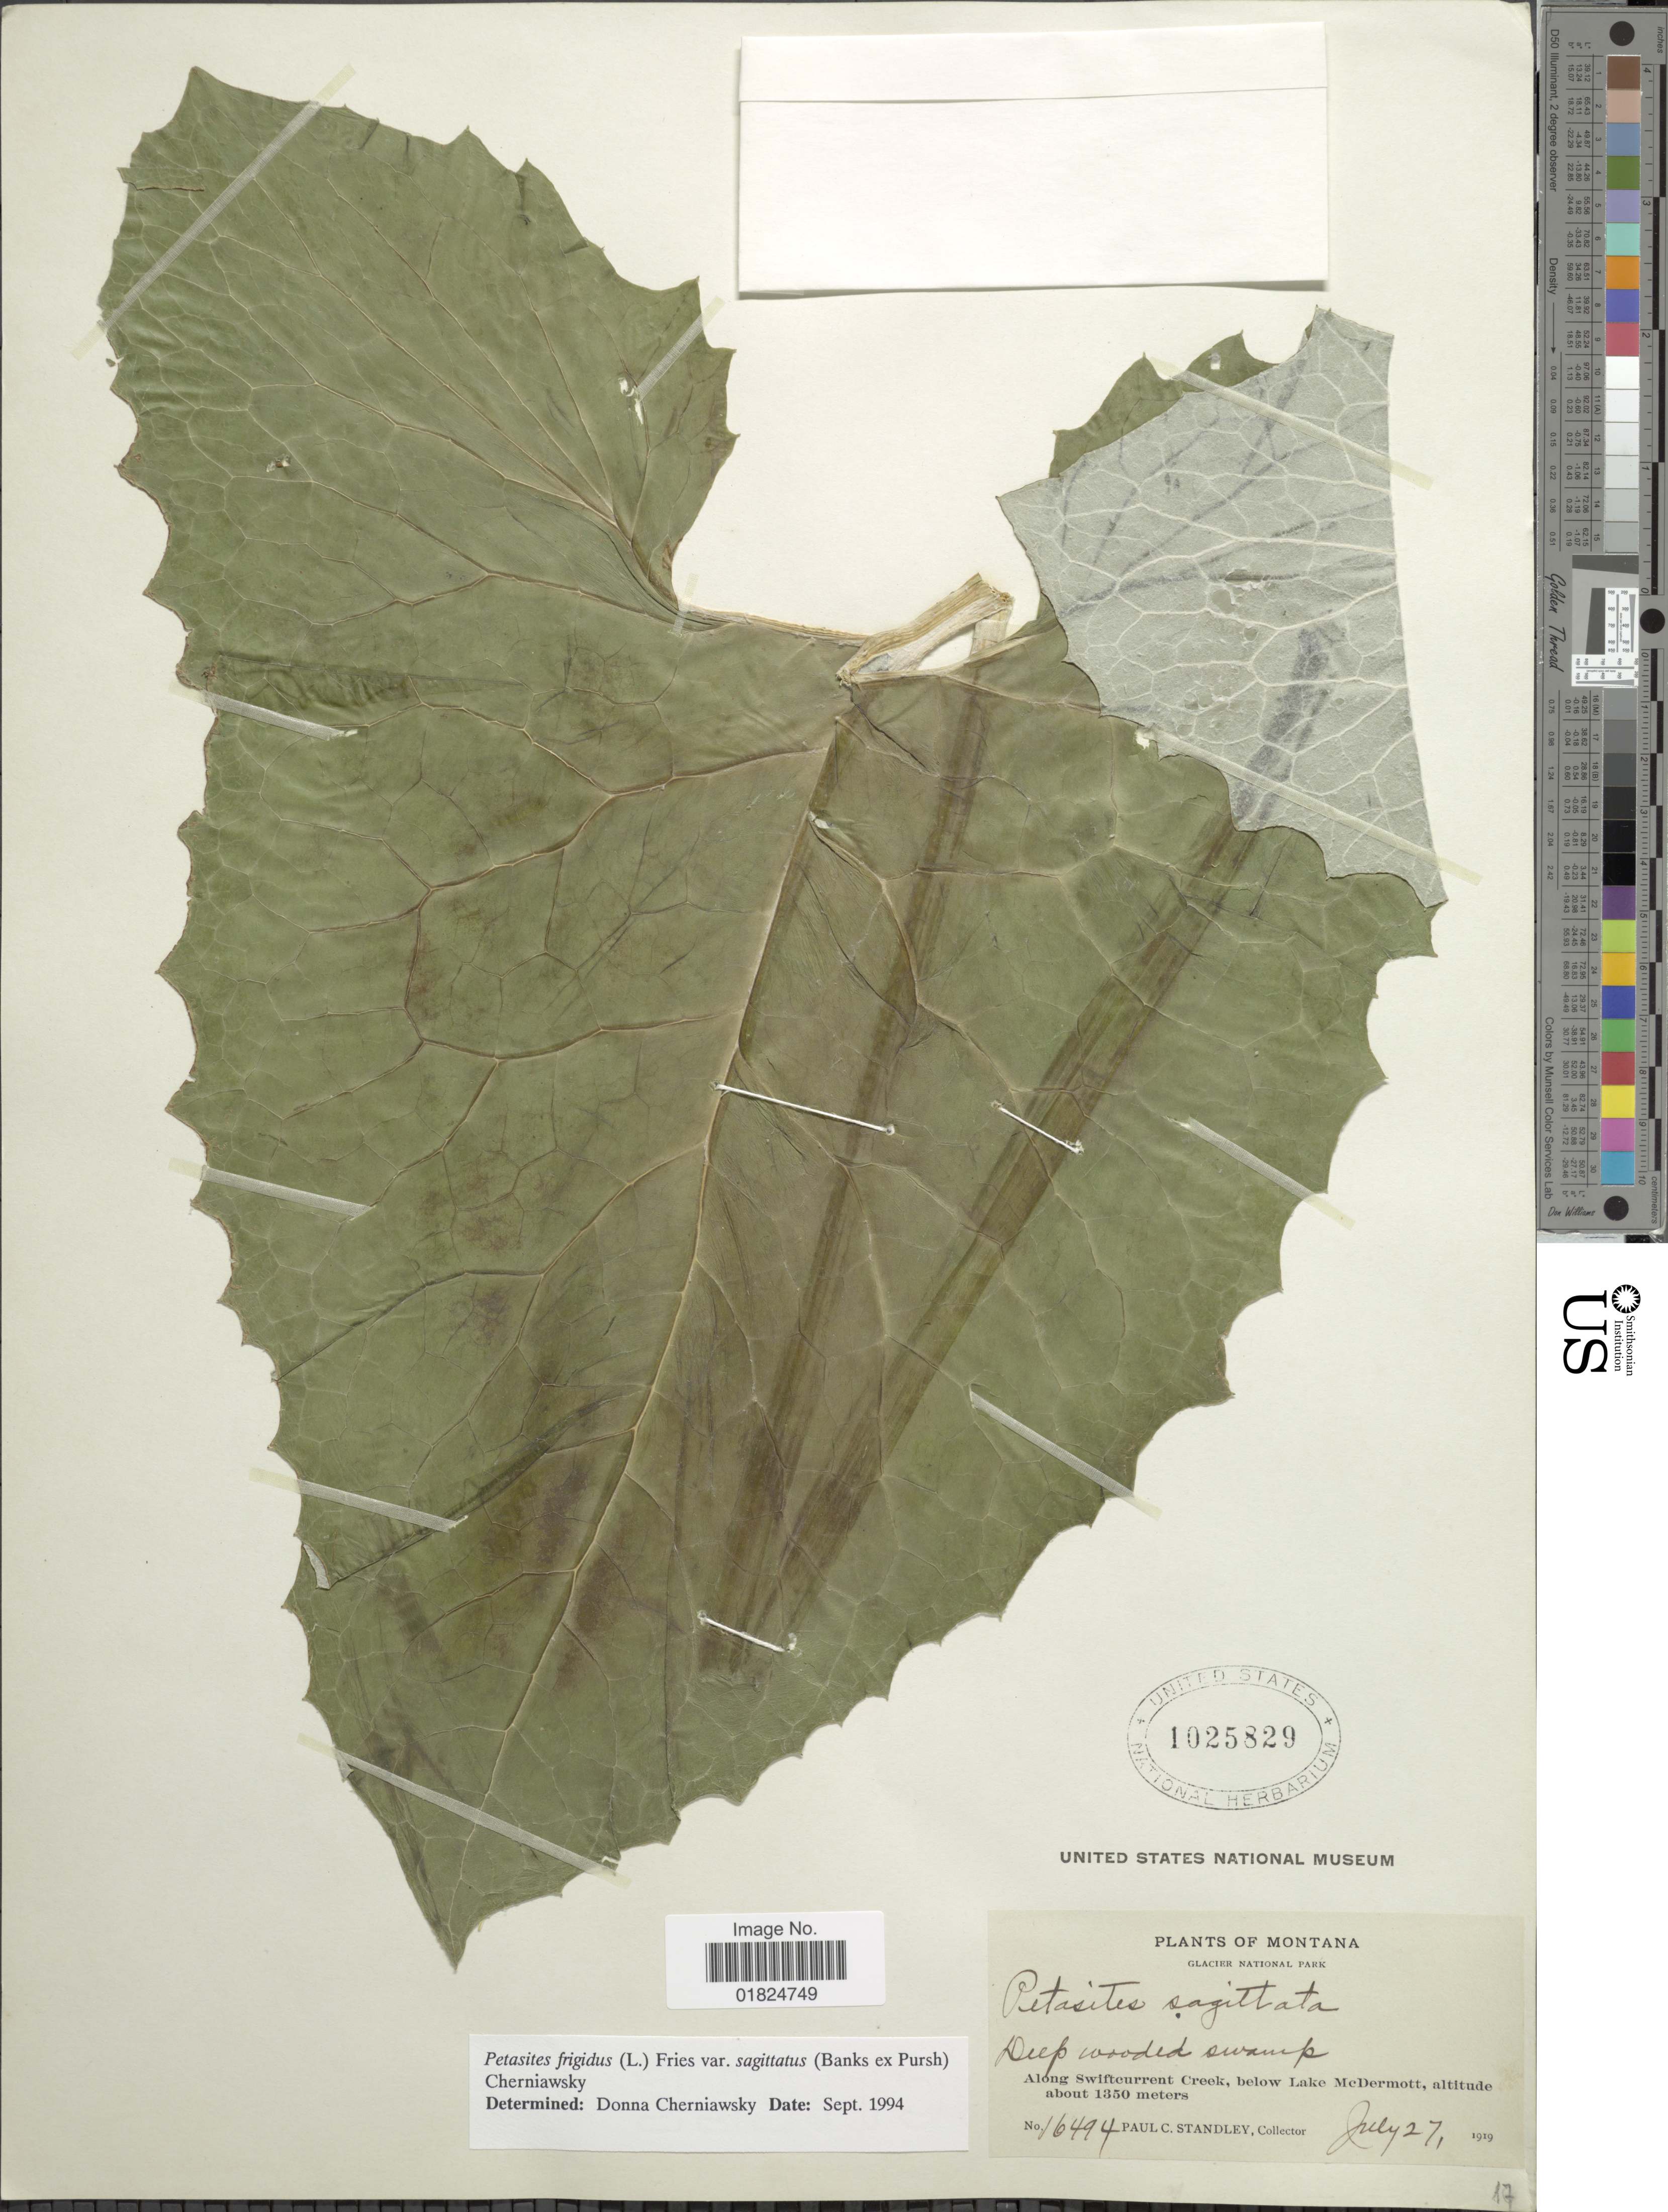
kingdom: Plantae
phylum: Tracheophyta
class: Magnoliopsida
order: Asterales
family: Asteraceae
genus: Petasites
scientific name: Petasites frigidus var. sagittatus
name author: (Banks ex Pursh) Cherniawsky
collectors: P. C. Standley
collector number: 16494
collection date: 1919-07-27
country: United States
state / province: Montana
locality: Montana. Glacier National Park. Along Swiftcurrent Creek, below Lake McDermott,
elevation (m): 1350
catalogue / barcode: US 1025829